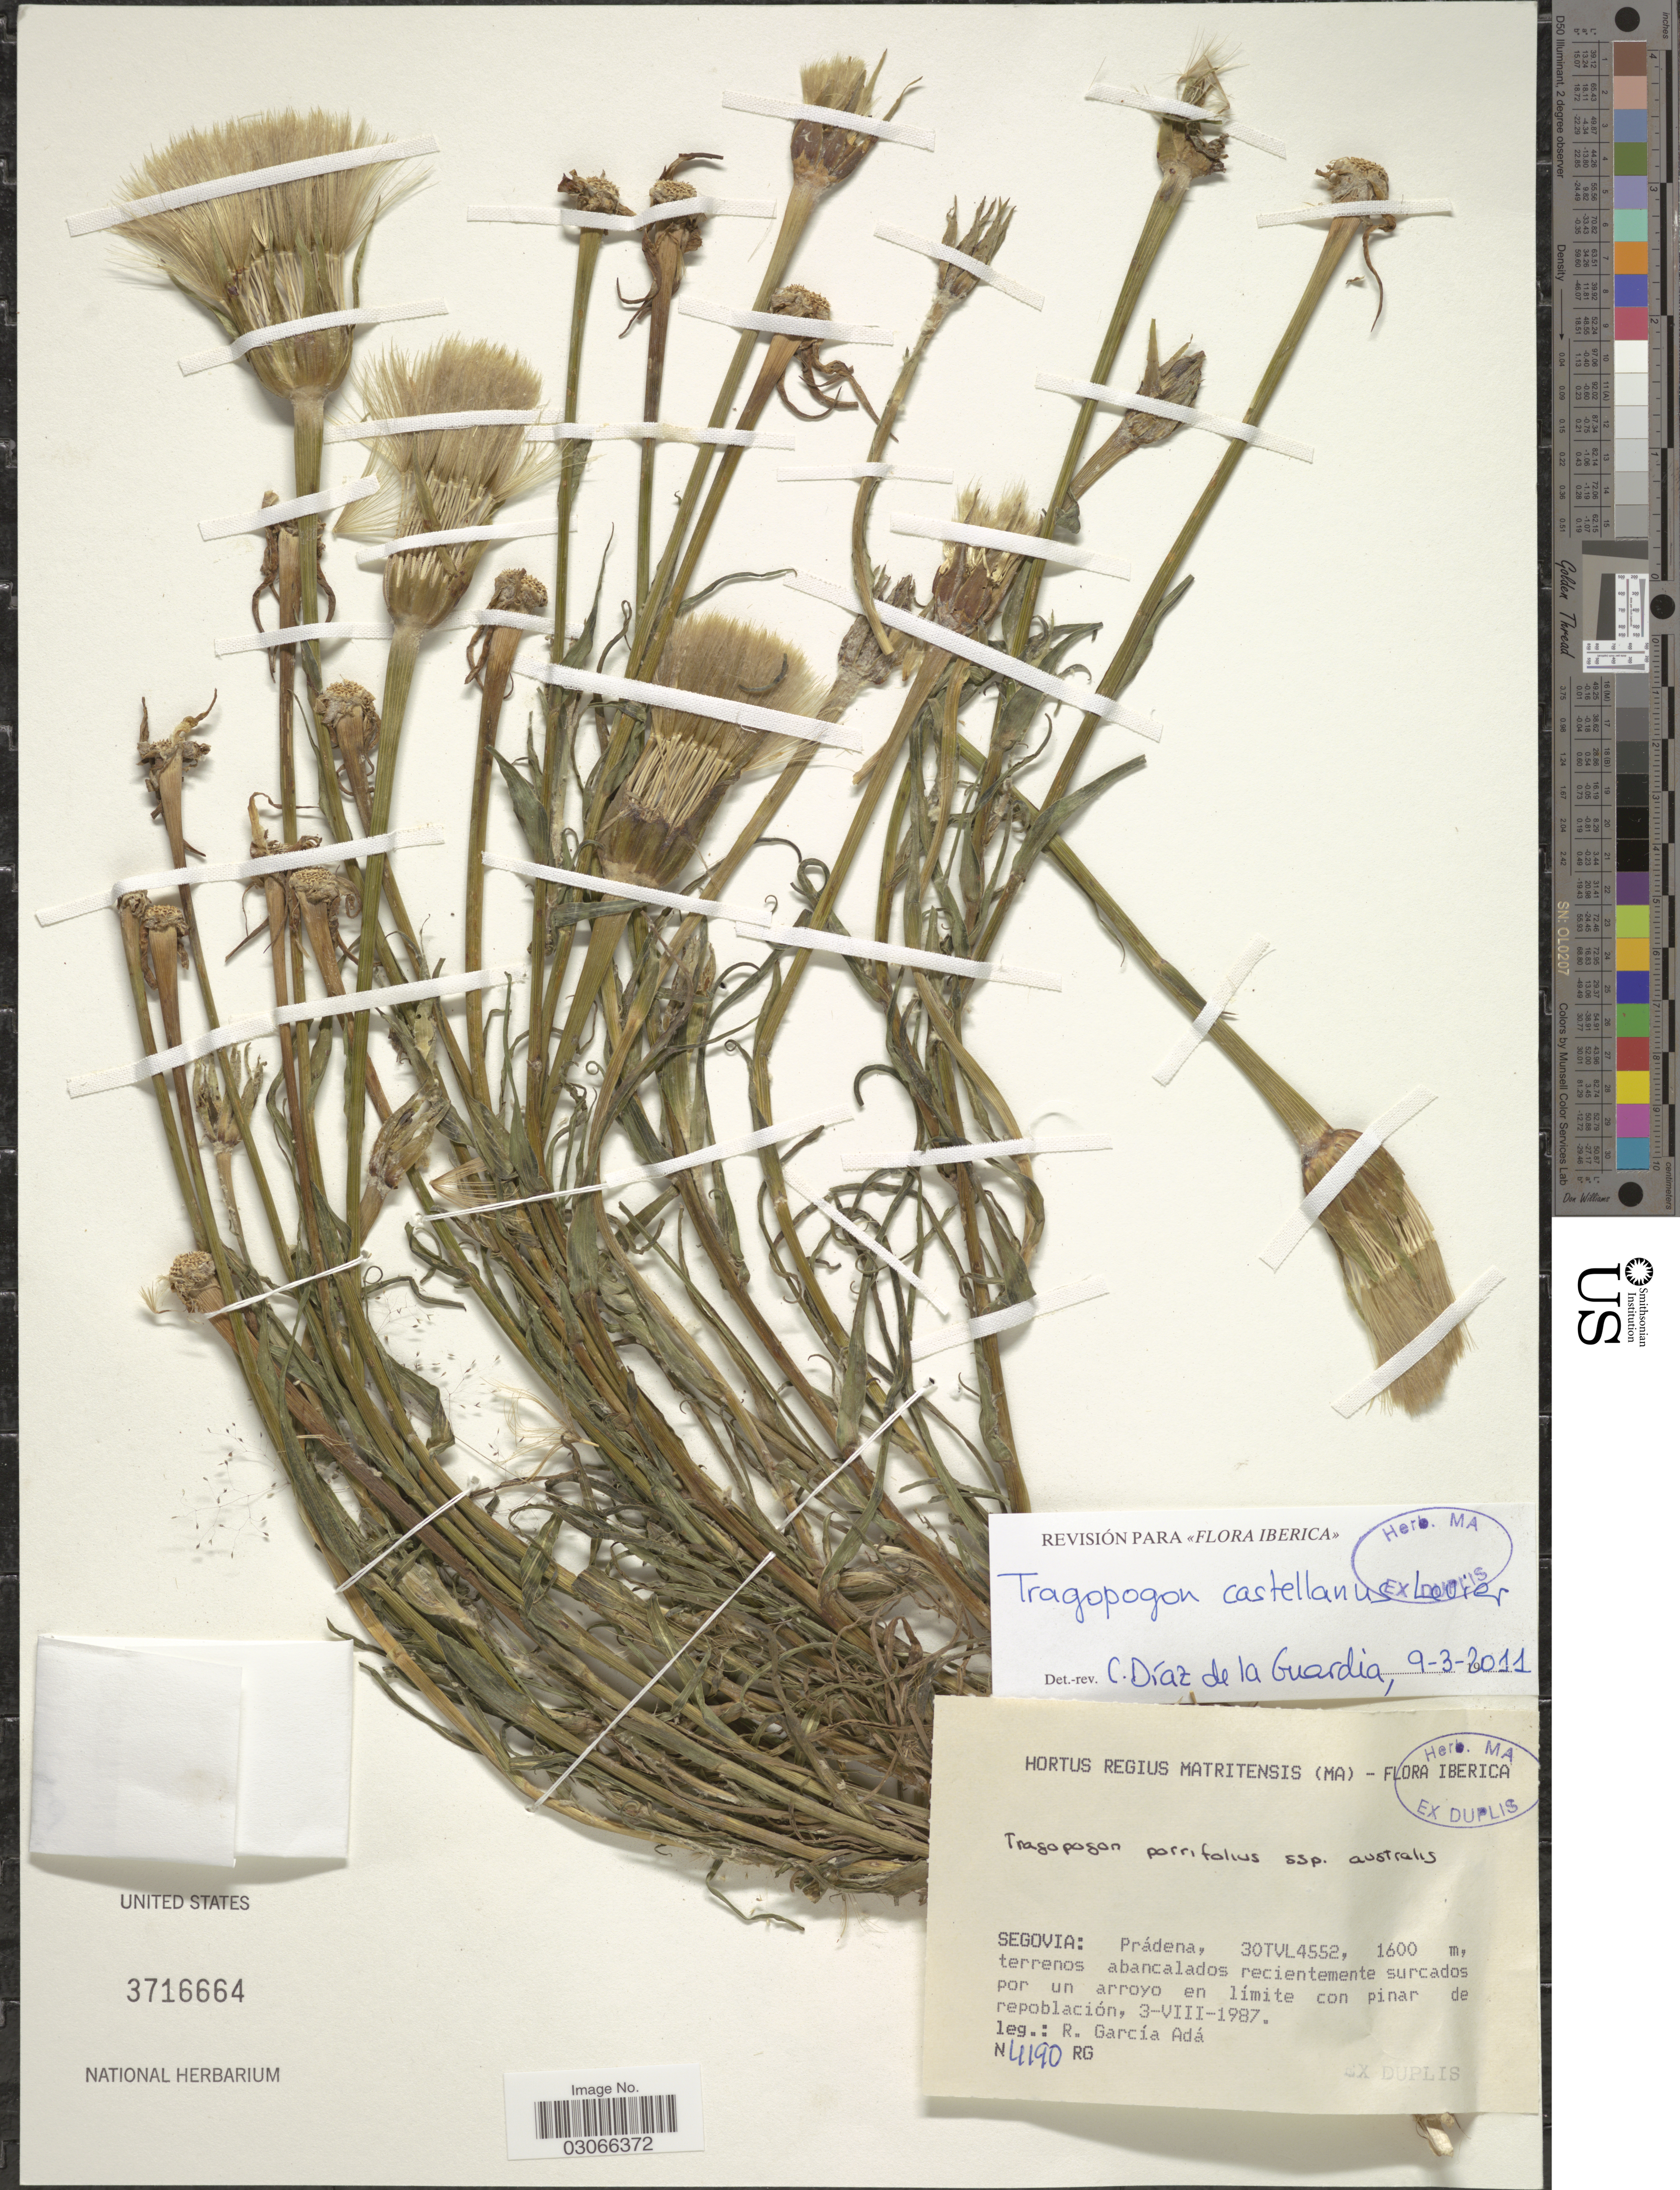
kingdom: Plantae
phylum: Tracheophyta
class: Magnoliopsida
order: Asterales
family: Asteraceae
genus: Tragopogon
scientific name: Tragopogon castellanus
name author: Leresche & Levier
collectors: R. García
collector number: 4190RG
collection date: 1987-08-03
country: Spain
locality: Iberica. Segovia: Prádena, 30TVL4552.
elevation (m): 1600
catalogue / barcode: US 3716664